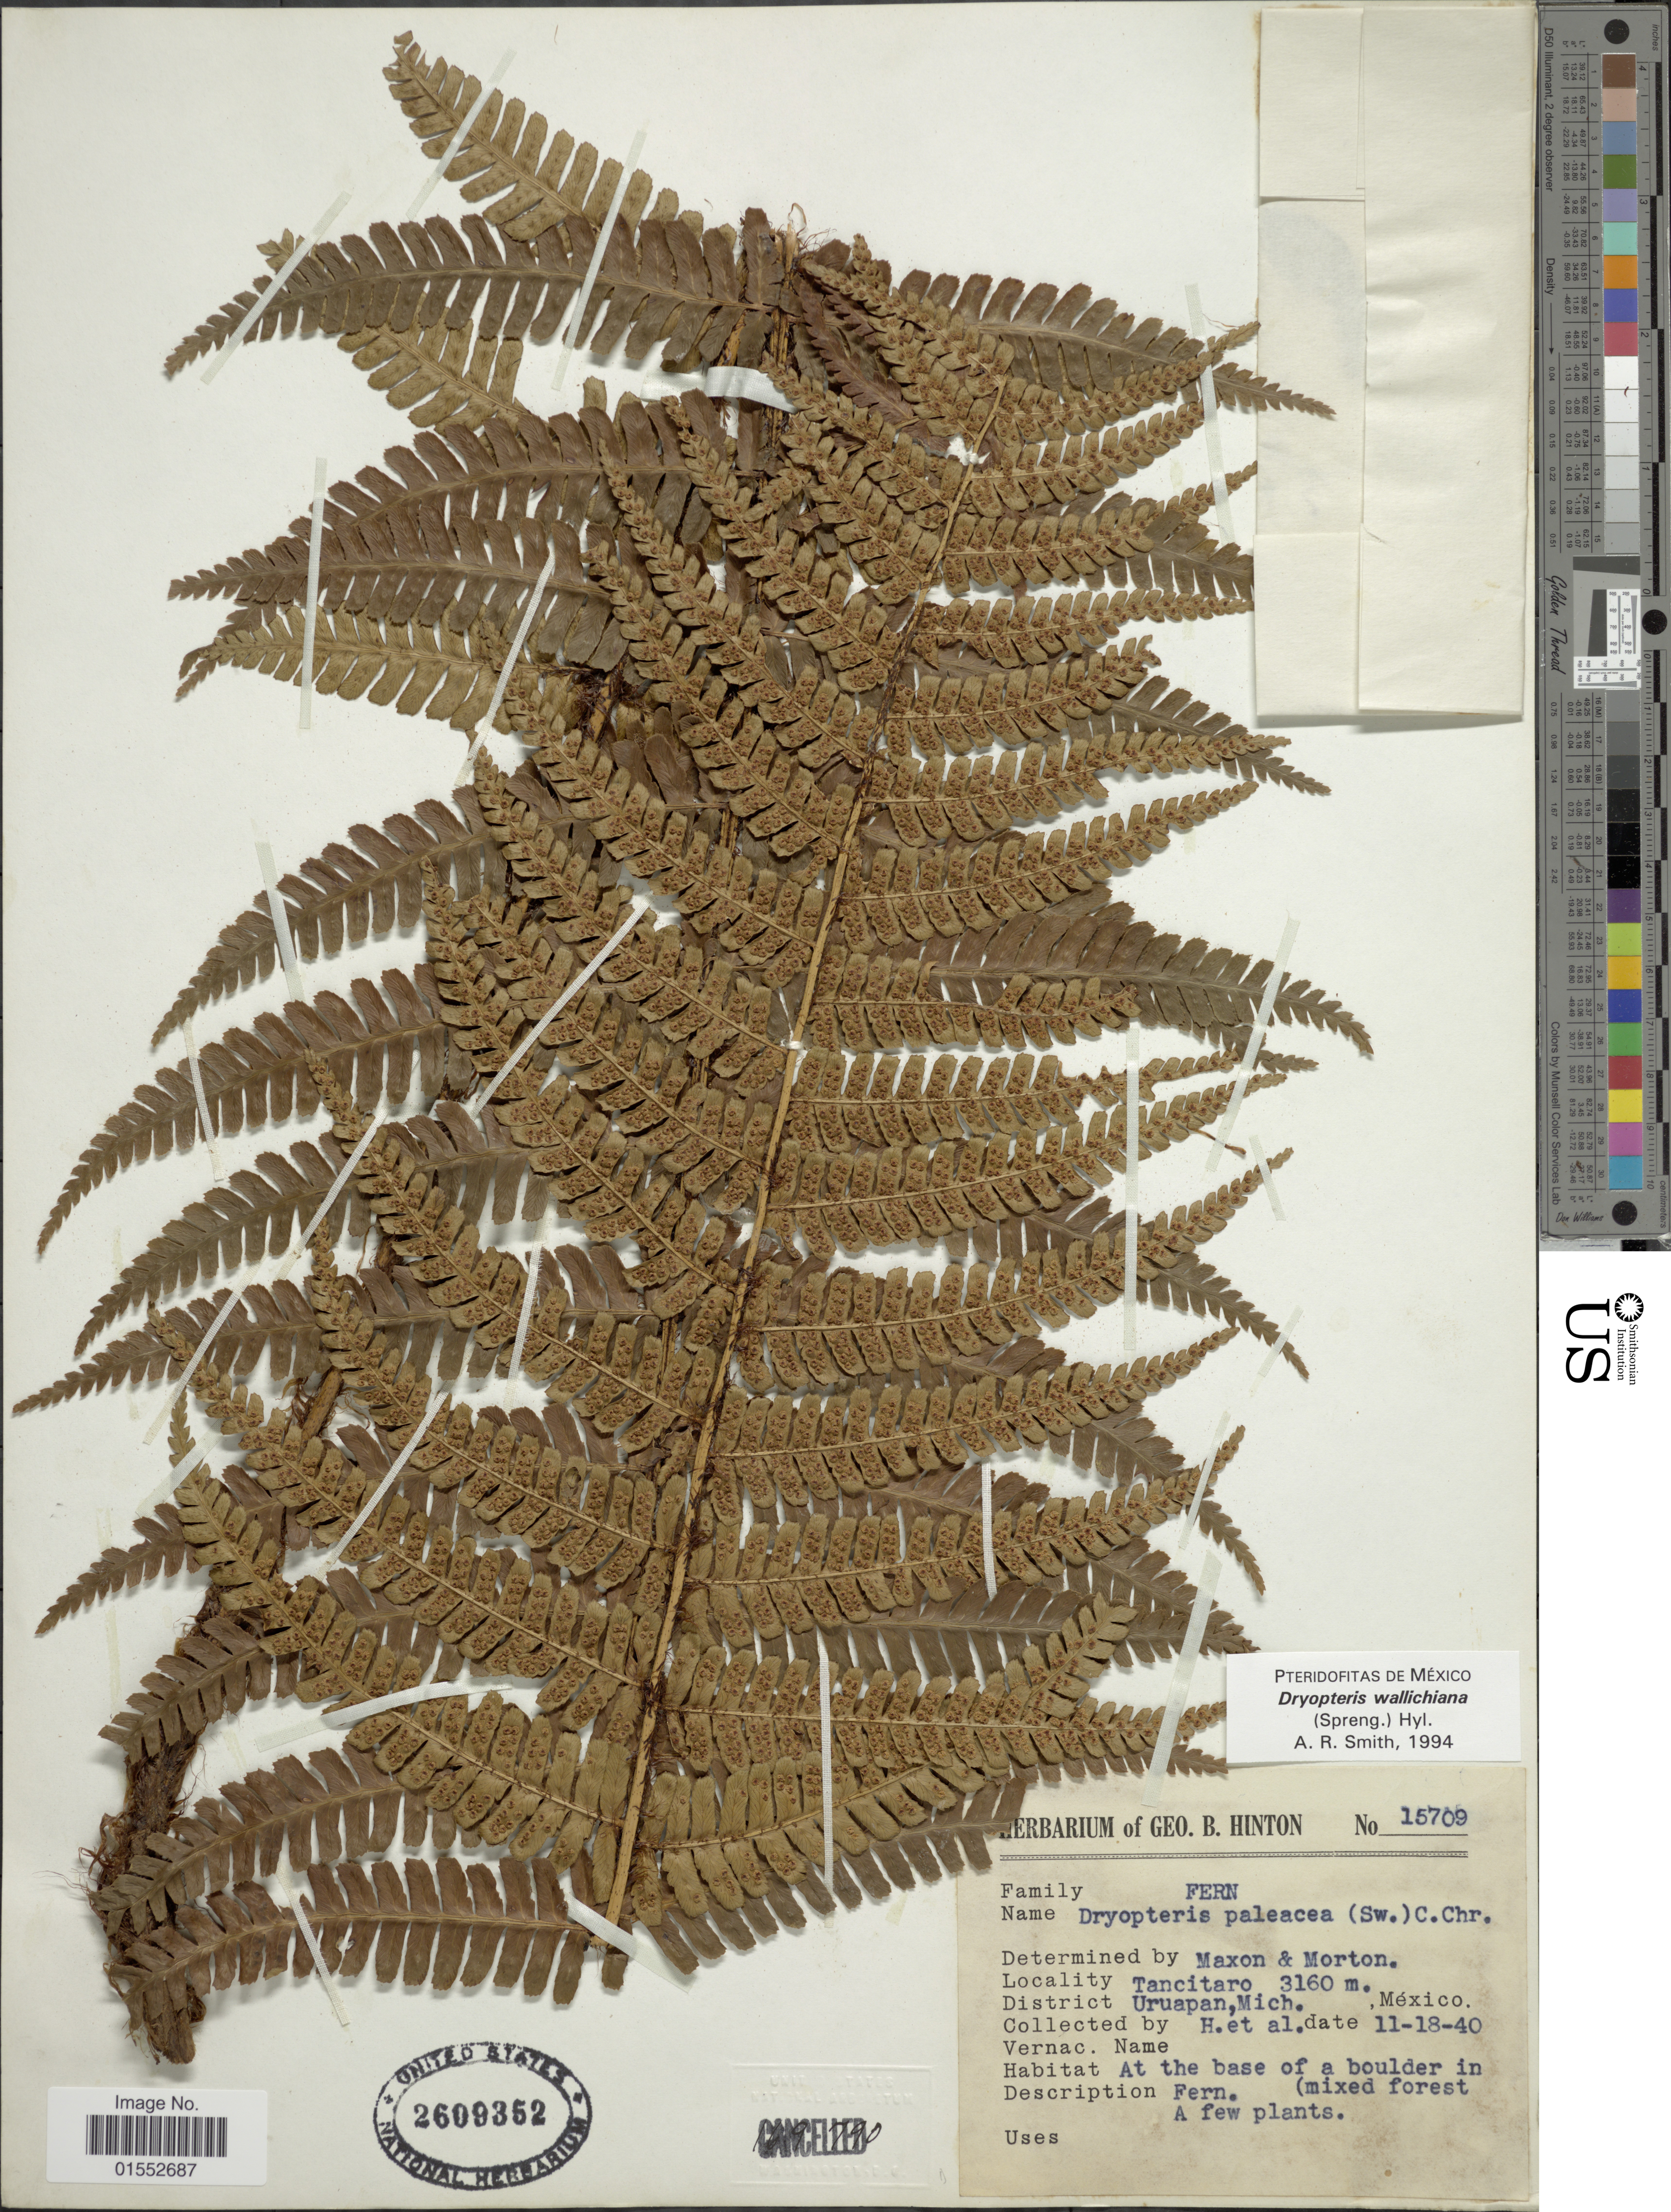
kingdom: Plantae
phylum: Tracheophyta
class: Polypodiopsida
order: Polypodiales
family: Dryopteridaceae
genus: Dryopteris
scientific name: Dryopteris wallichiana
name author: (Spreng.) Hyl.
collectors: G. B. Hinton & et al.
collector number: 15709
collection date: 1940-11-18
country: Mexico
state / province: Michoacán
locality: Tancitaro, District Uruapan, Mich.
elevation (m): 3160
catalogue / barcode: US 2609352